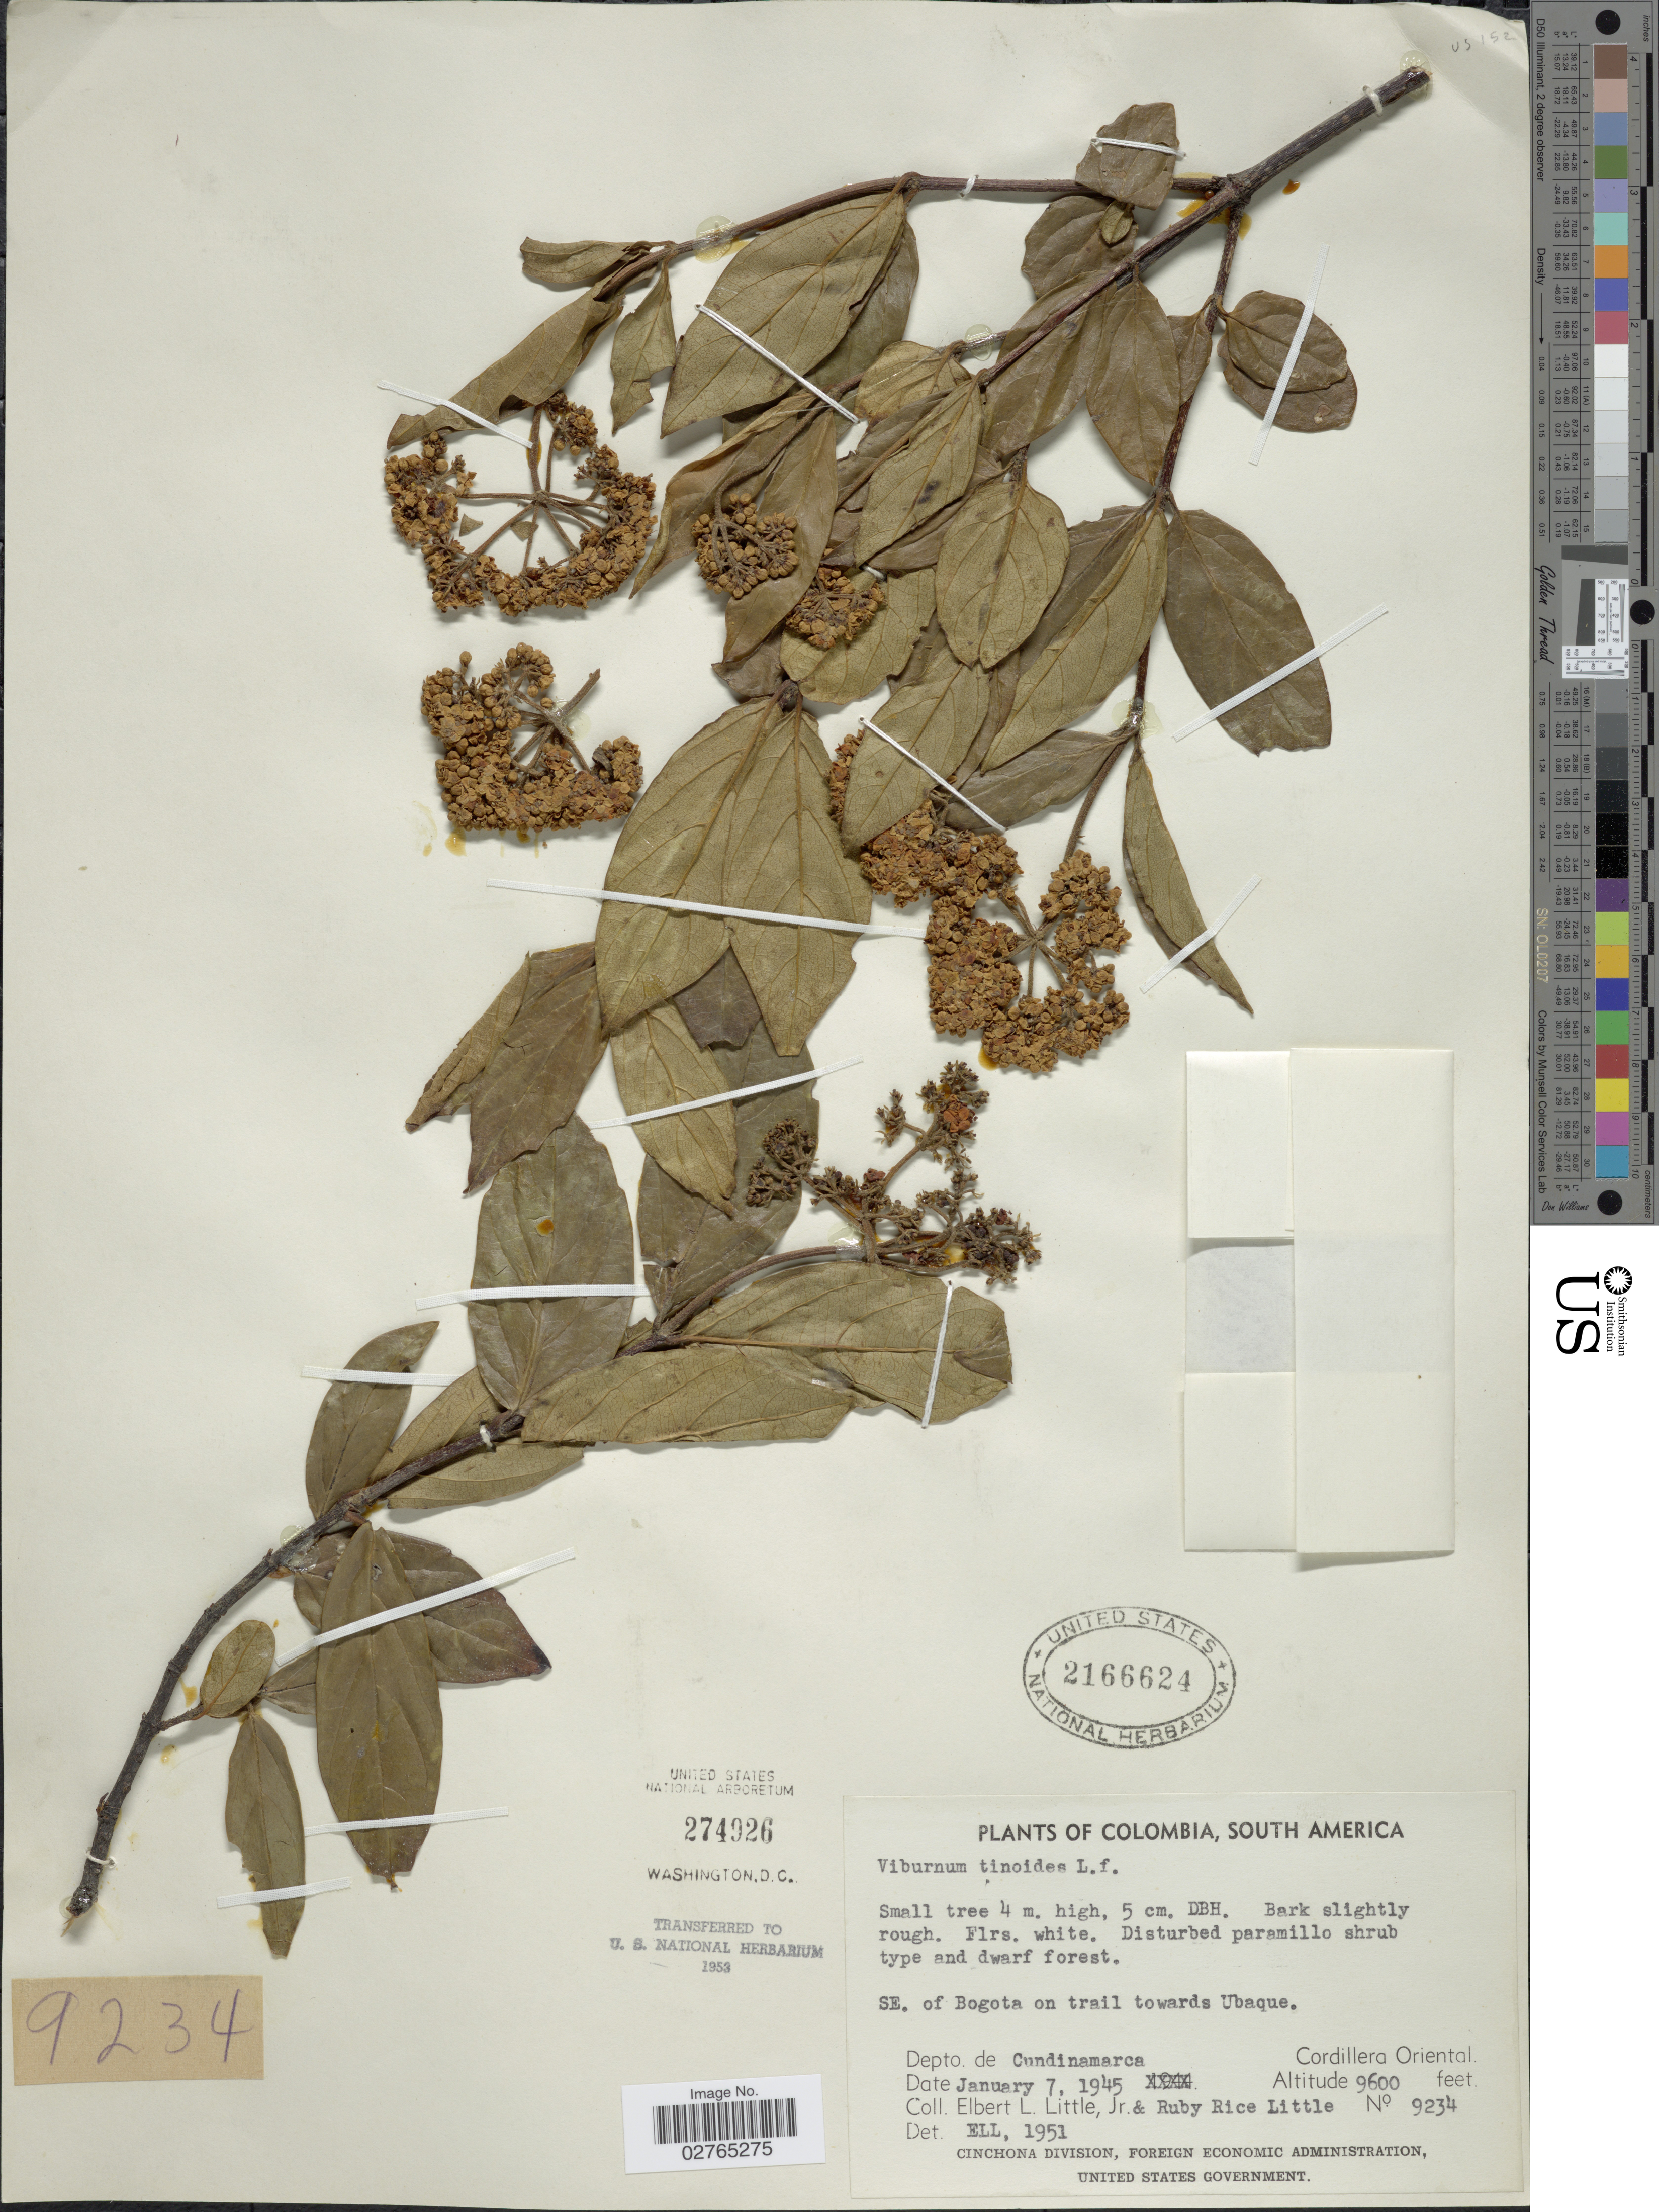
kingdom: Plantae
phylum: Tracheophyta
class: Magnoliopsida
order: Dipsacales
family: Viburnaceae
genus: Viburnum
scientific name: Viburnum tinoides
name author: L. f.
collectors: E. L. Little & R. R. Little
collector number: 9234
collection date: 1945-01-07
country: Colombia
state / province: Cundinamarca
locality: Cordillera Oriental. SE. of Bogotá on trail towards Ubaque. Depto. de Cundinamarca.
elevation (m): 2926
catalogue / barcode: US 2166624